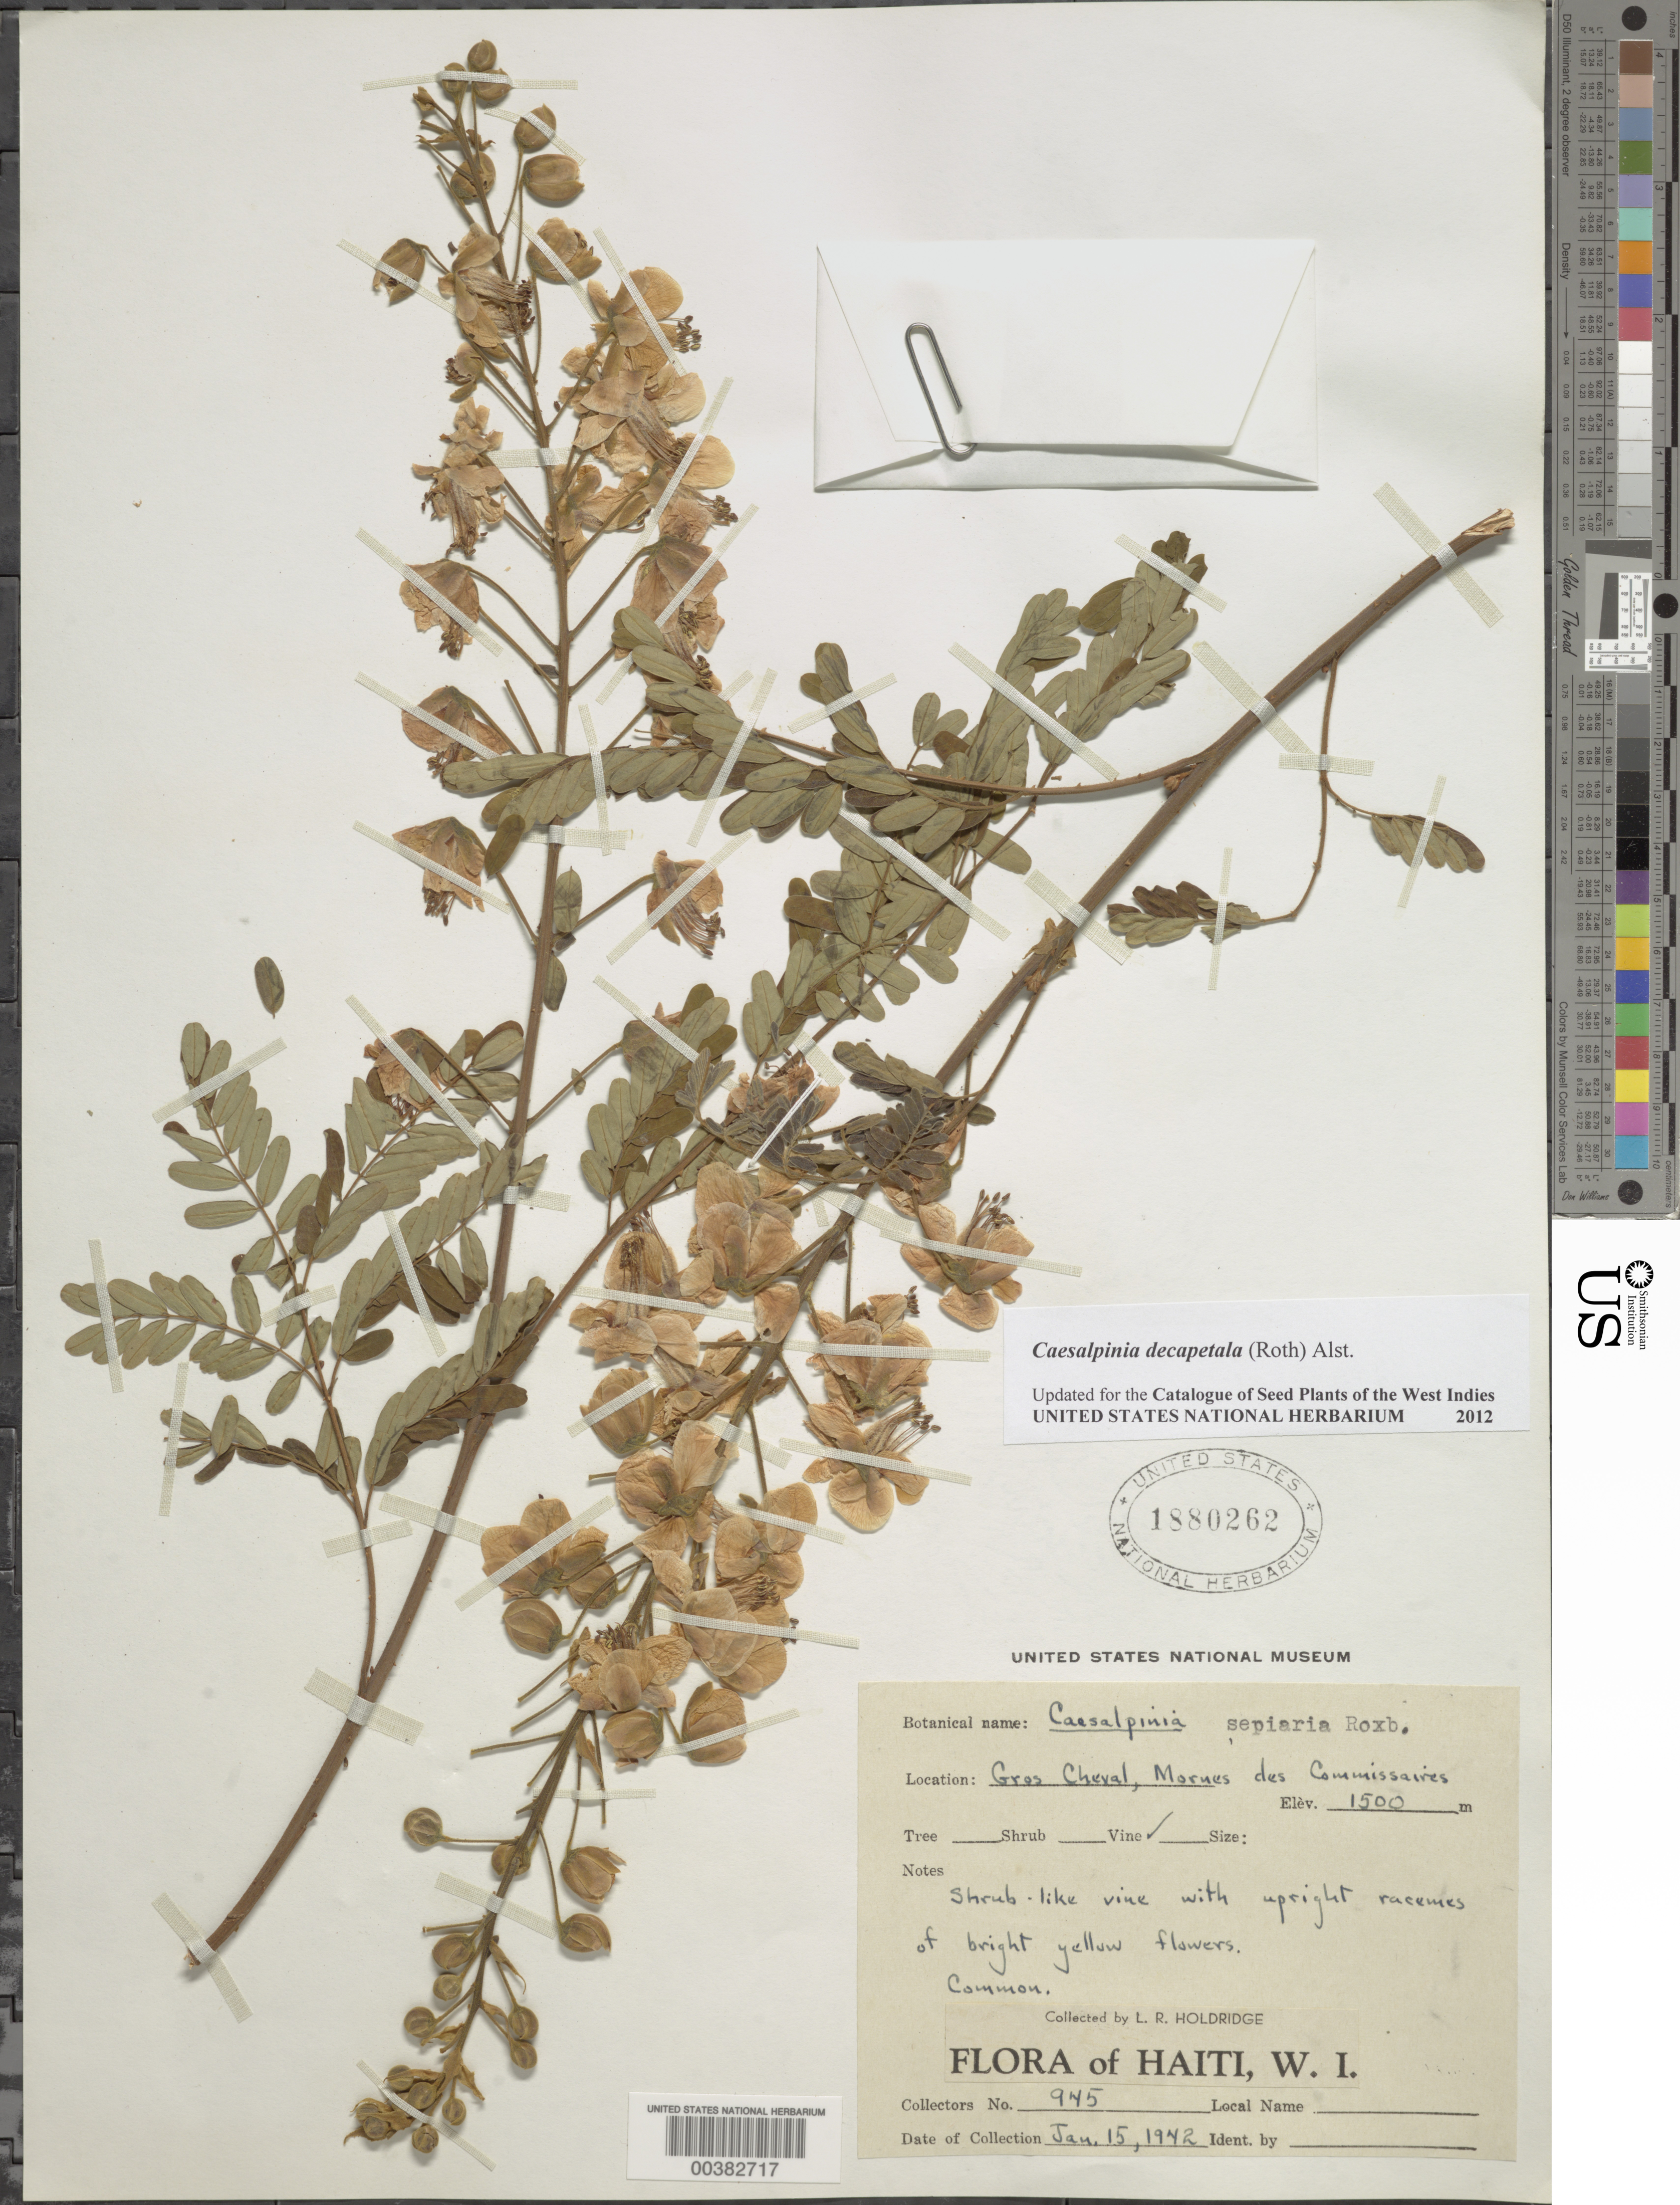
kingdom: Plantae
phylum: Tracheophyta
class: Magnoliopsida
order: Fabales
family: Fabaceae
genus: Biancaea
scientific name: Biancaea decapetala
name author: (Roth) O. Deg.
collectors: L. Holdridge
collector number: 945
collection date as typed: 15 Jan 1942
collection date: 1942-01-15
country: Haiti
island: Hispaniola Island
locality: Gros cheval, morues des commissaires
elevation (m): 1500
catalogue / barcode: US 1880262